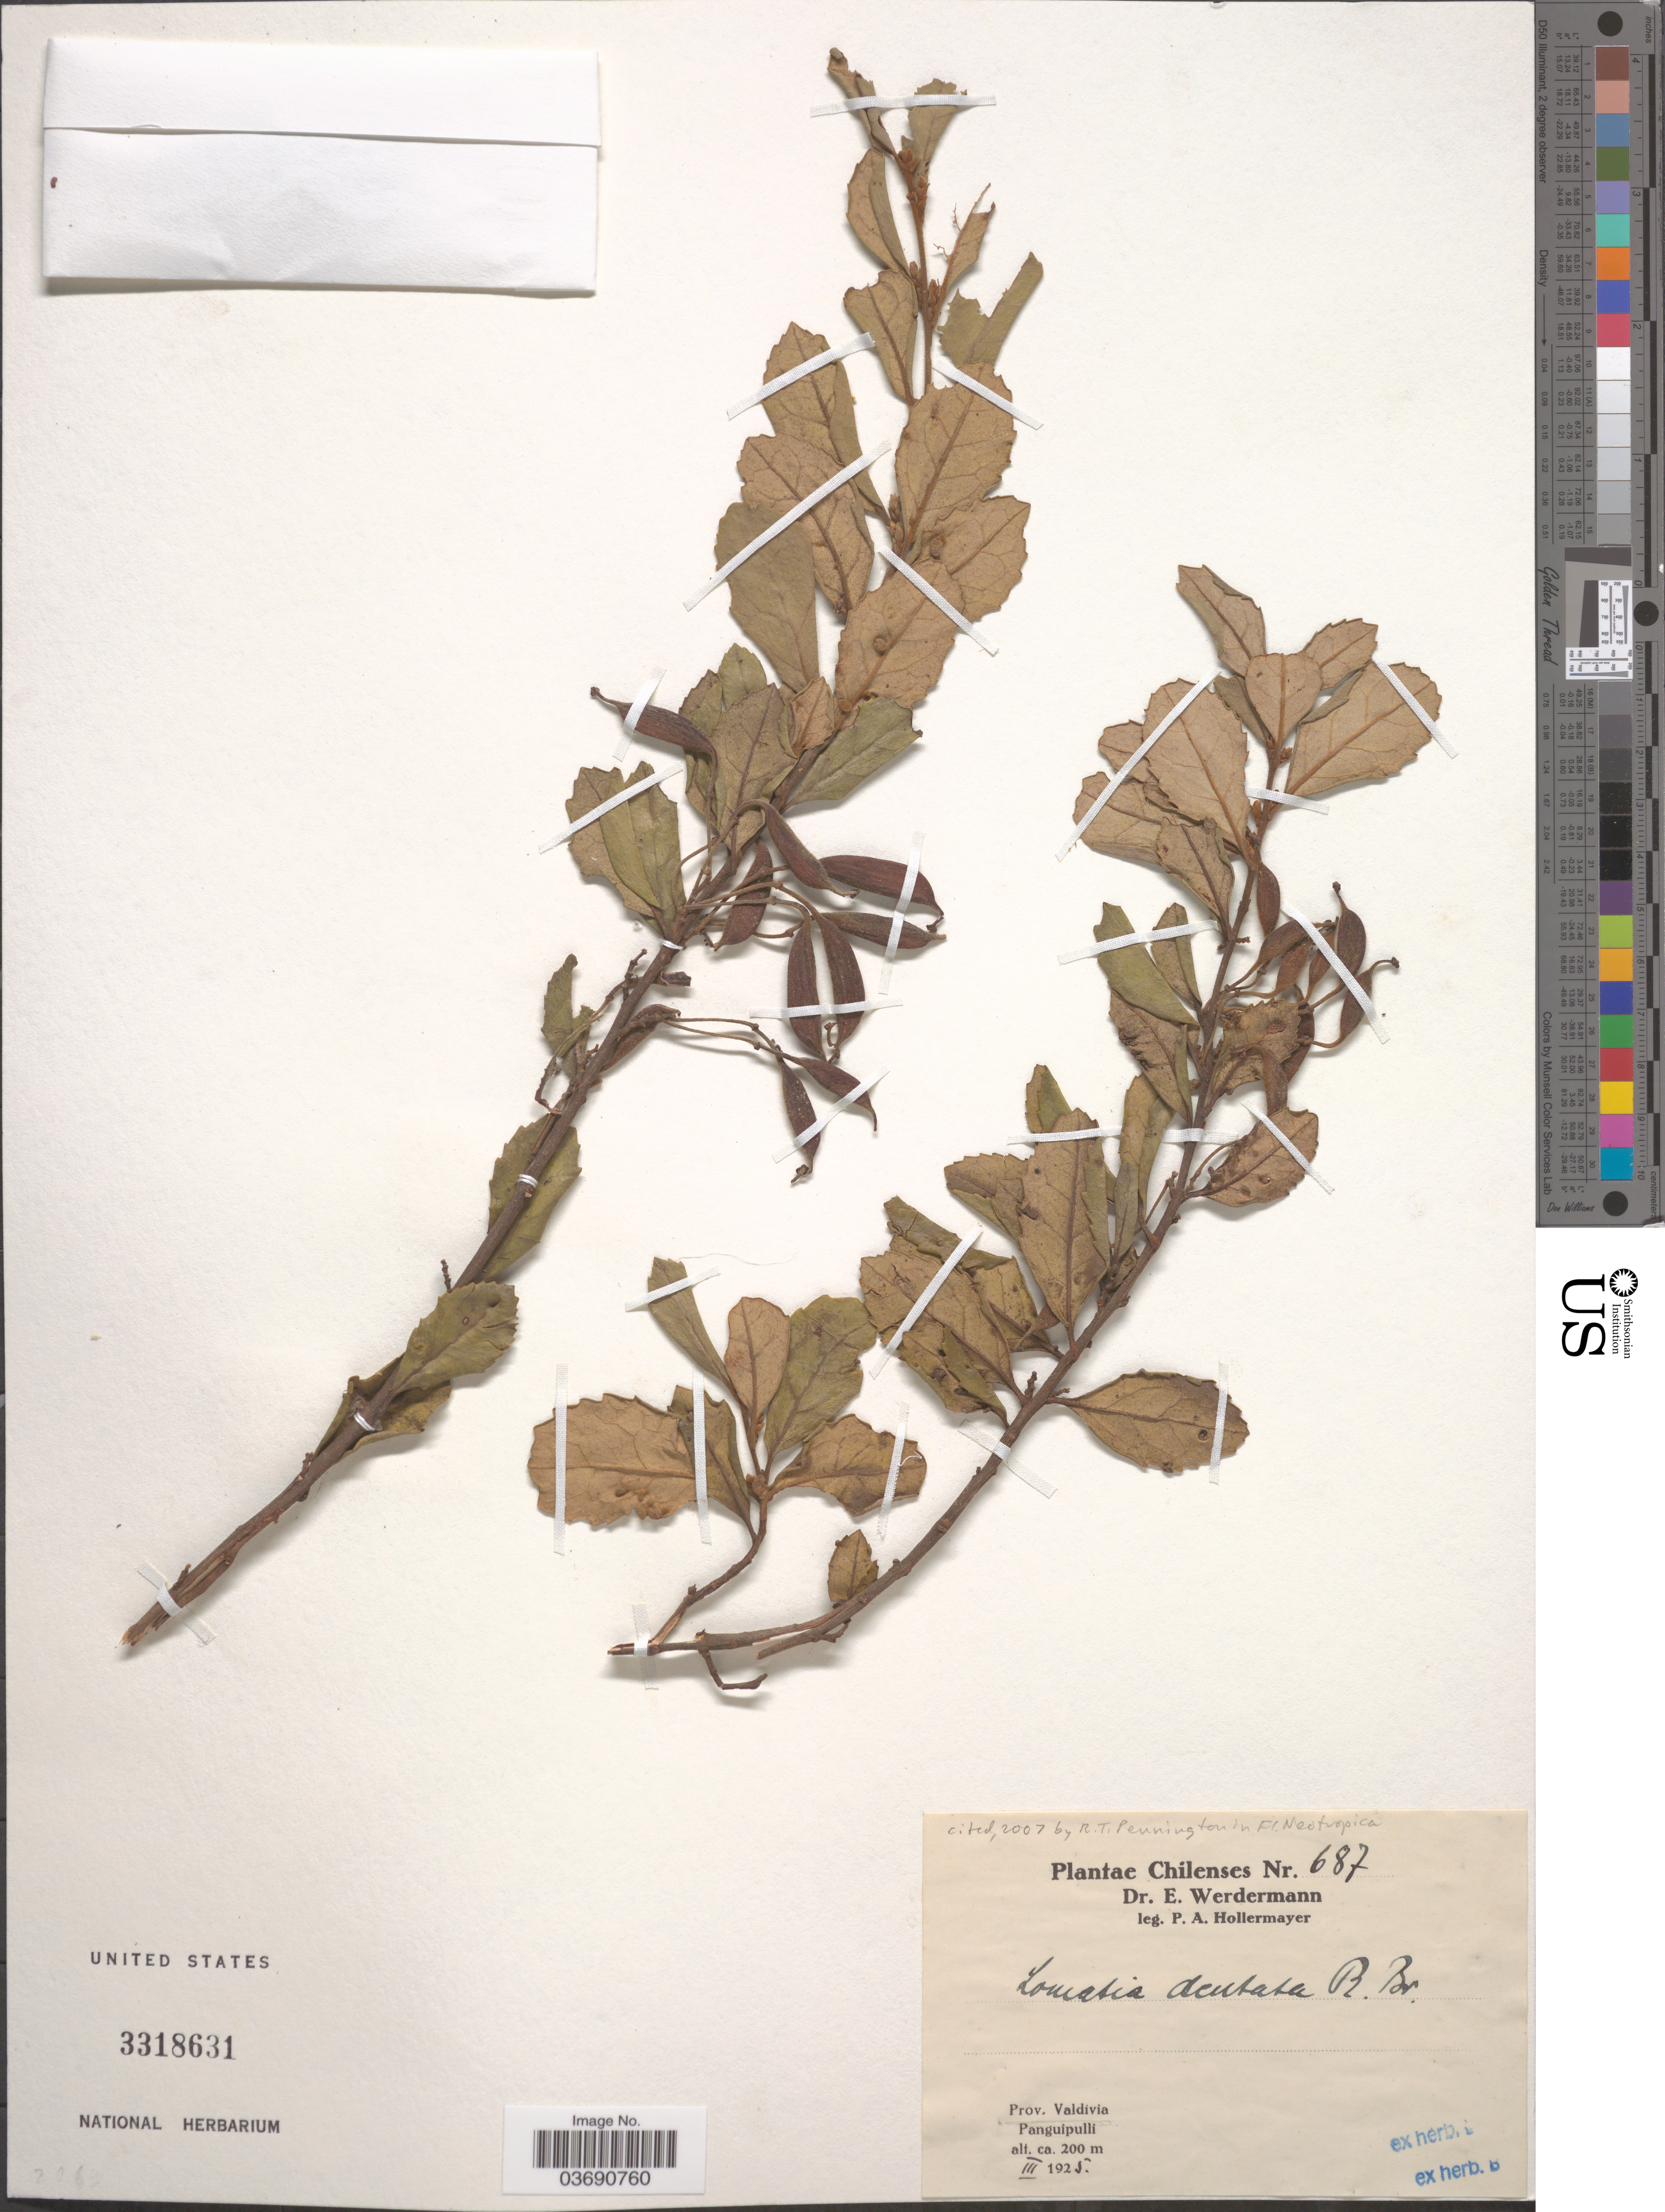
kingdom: Plantae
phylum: Tracheophyta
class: Magnoliopsida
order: Proteales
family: Proteaceae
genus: Lomatia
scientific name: Lomatia dentata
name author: R. Br.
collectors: P. Hollermayer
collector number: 687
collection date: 1925-03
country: Chile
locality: Prov. Valdivia, Panguipulli.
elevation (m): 200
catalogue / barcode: US 3318631